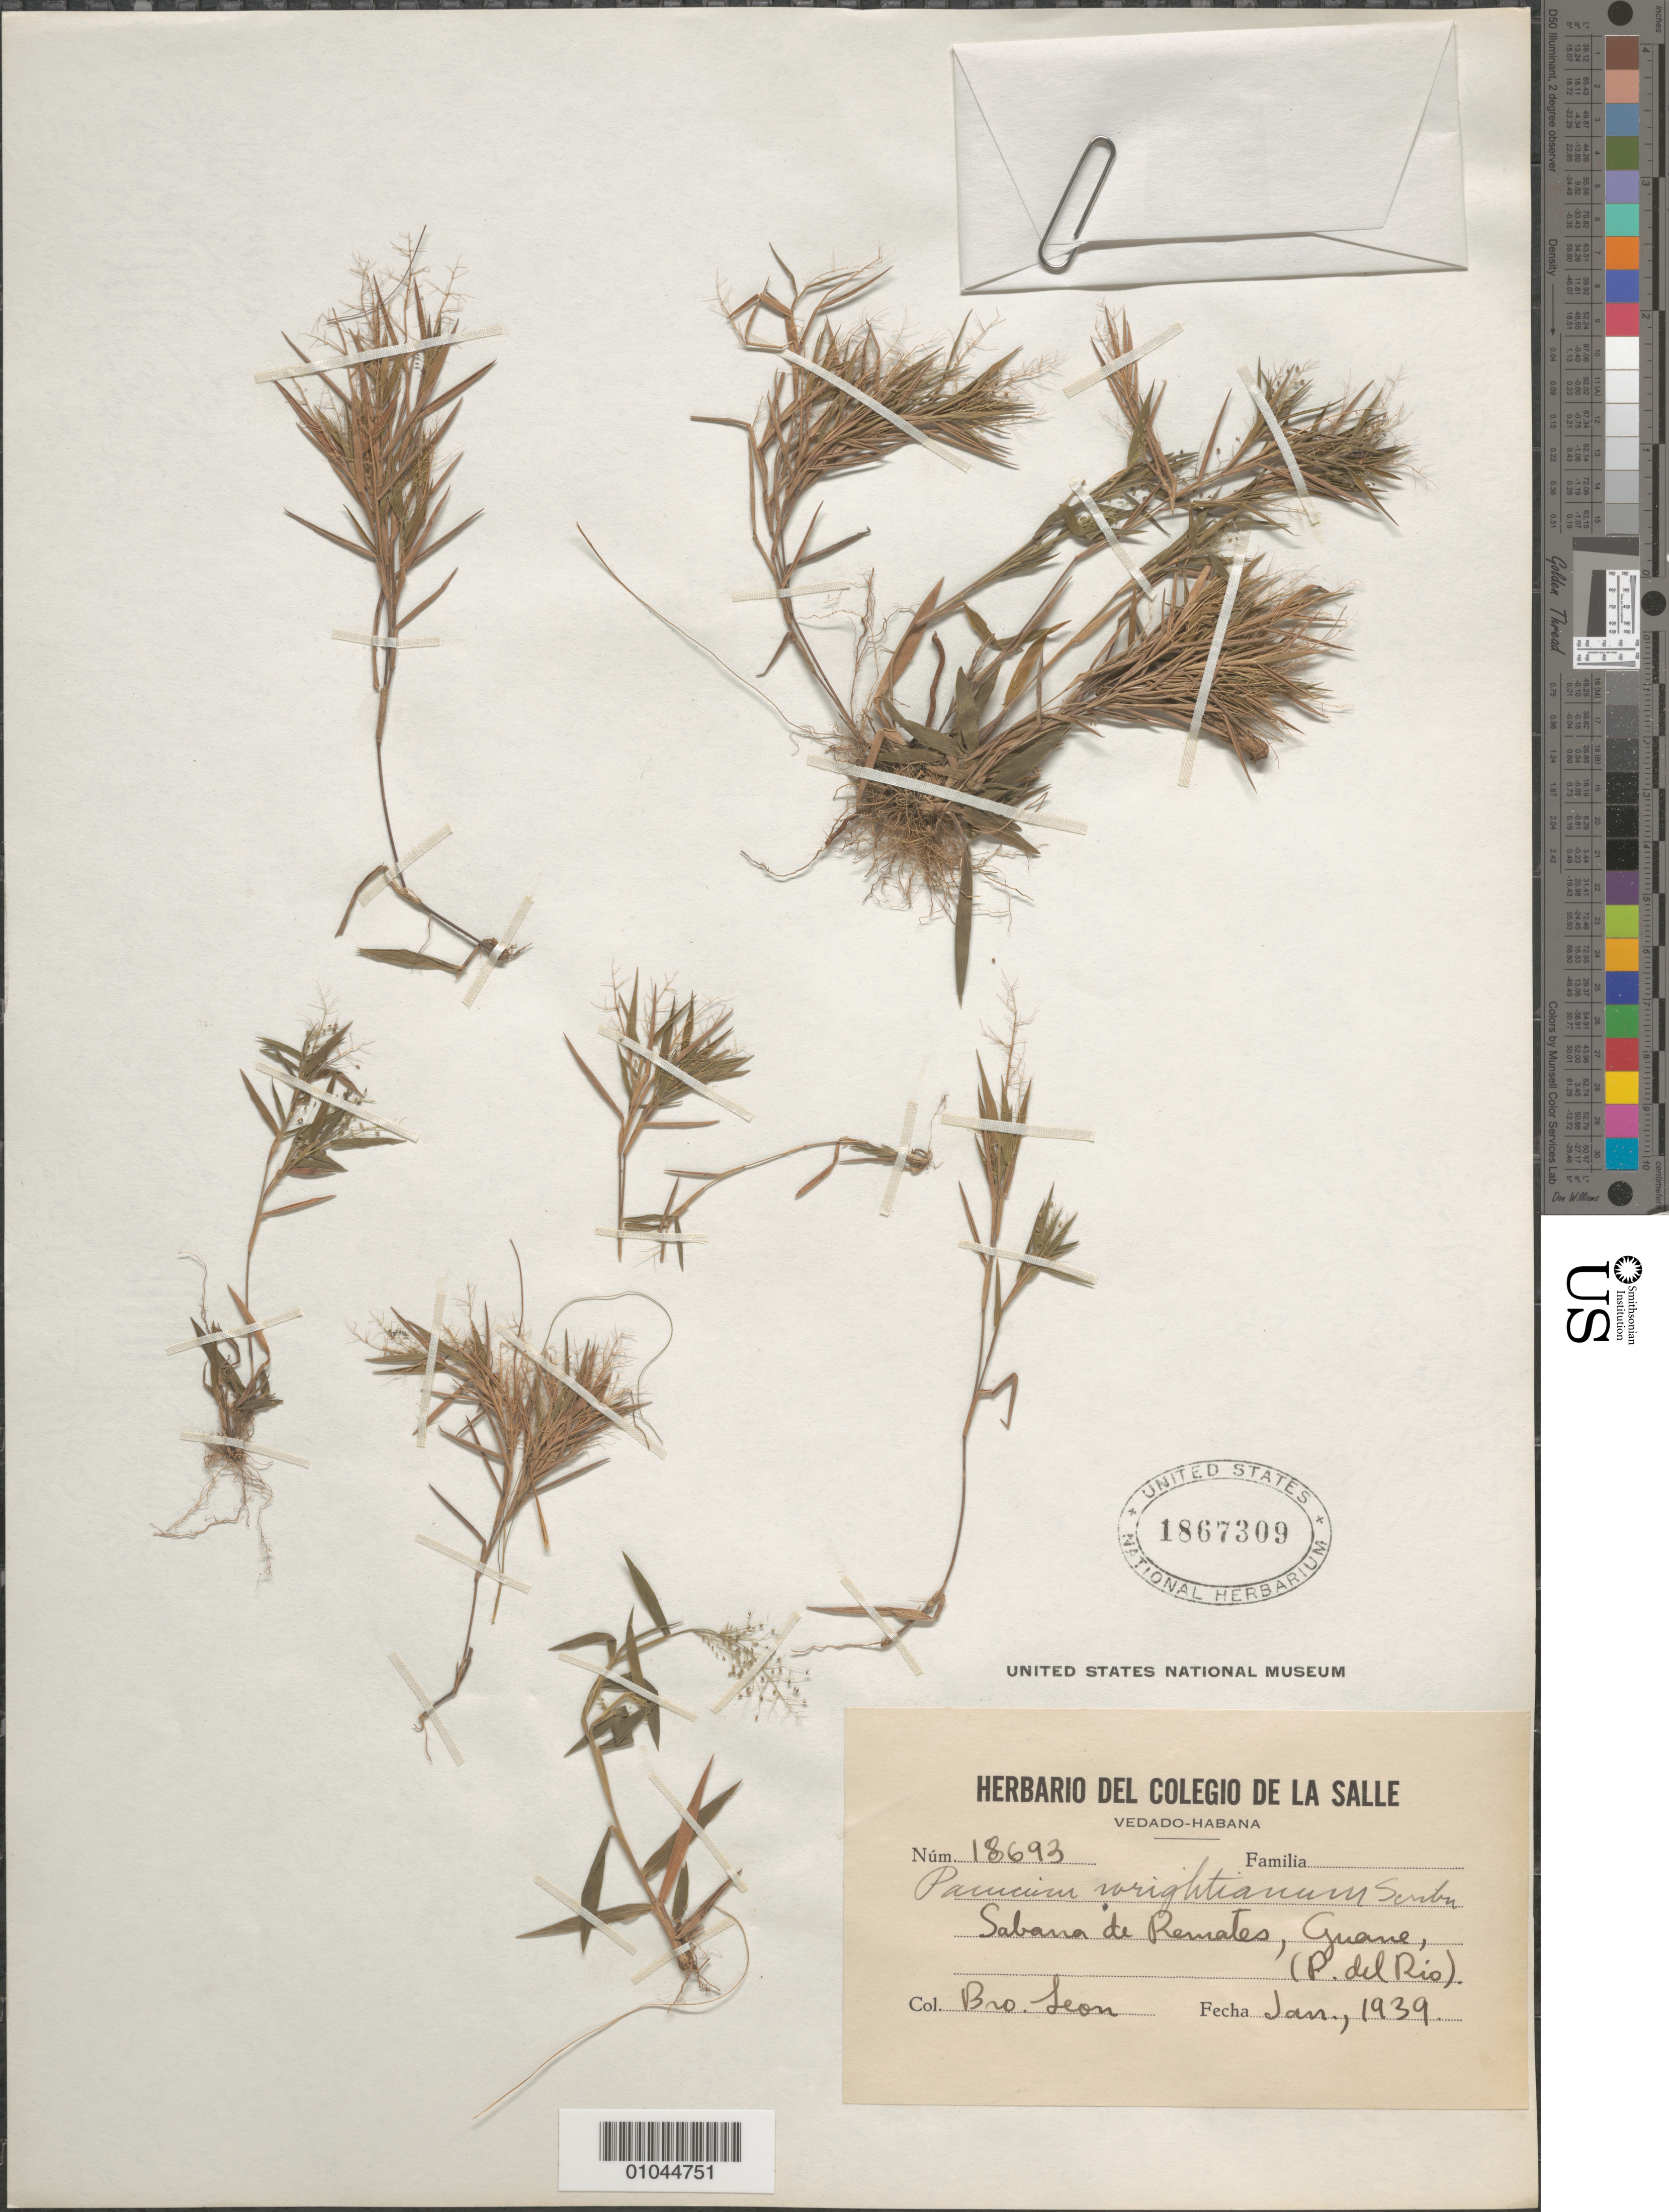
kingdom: Plantae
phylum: Tracheophyta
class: Liliopsida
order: Poales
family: Poaceae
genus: Panicum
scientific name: Panicum xalapense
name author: Kunth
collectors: Bro. León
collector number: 18693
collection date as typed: Jan 1939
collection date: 1939-01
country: Cuba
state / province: Pinar del Rio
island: Cuba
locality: Sabana de Remates, Guane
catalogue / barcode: US 1867309